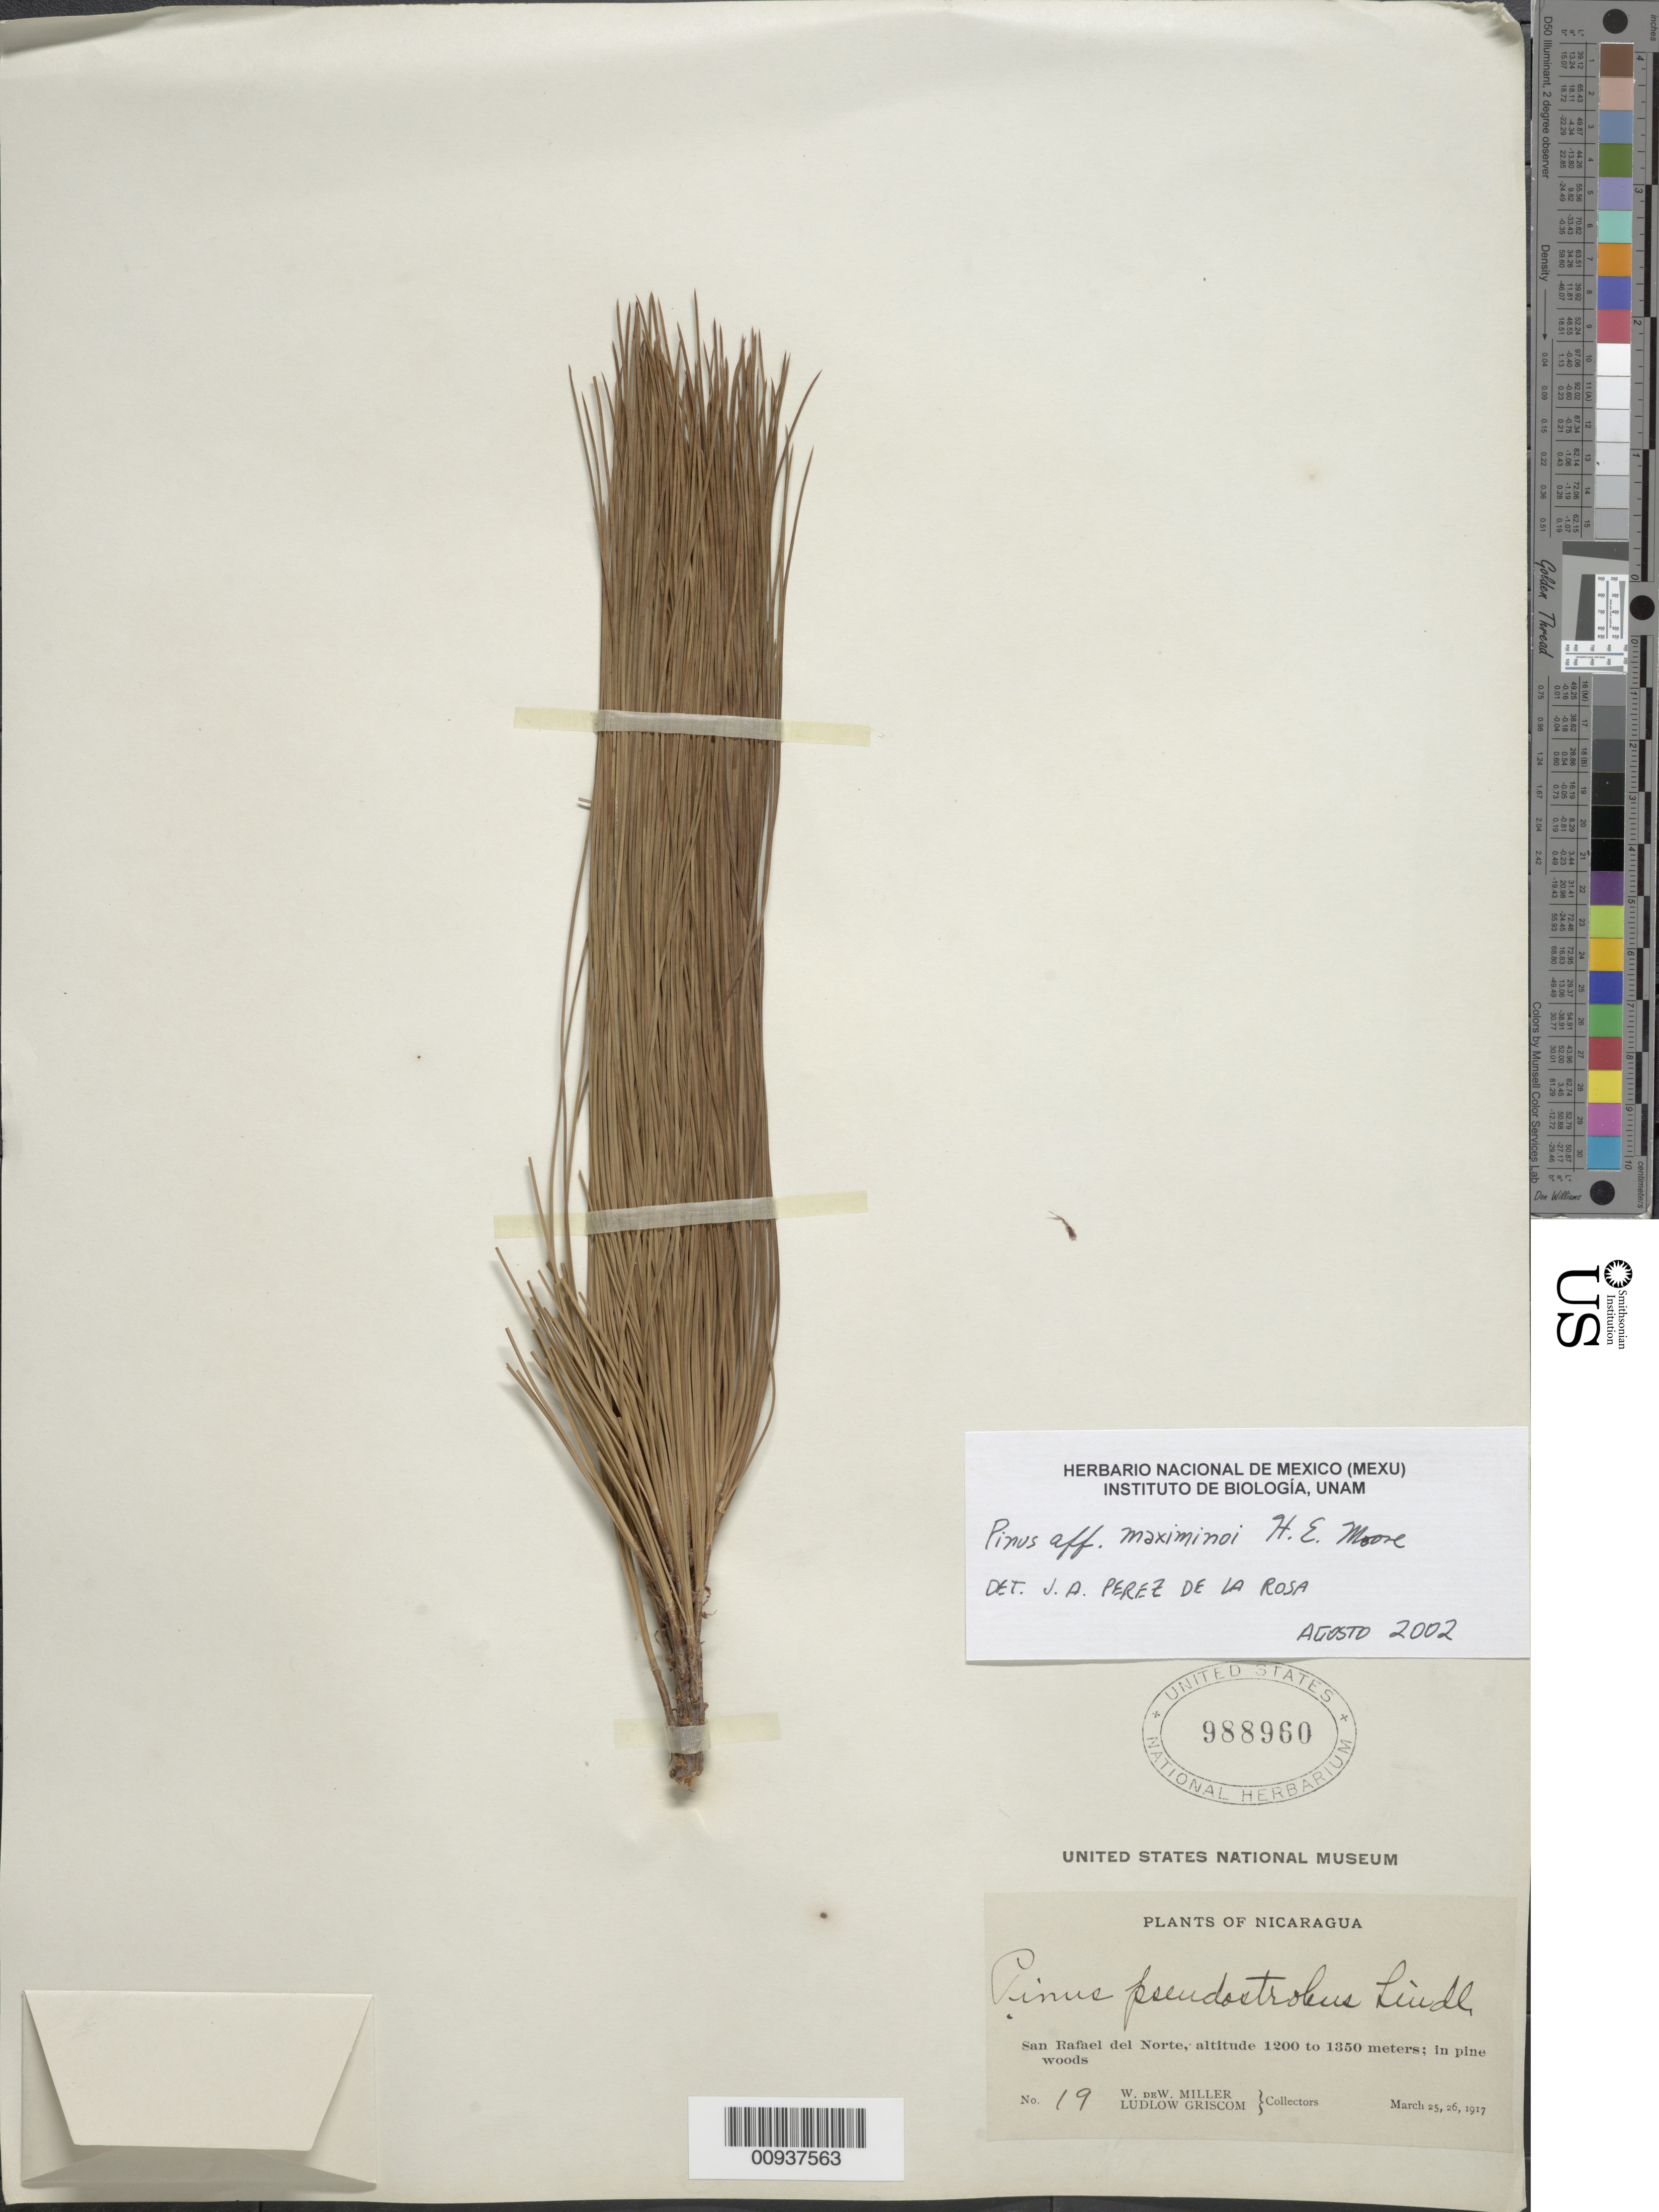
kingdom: Plantae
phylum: Tracheophyta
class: Pinopsida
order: Pinales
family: Pinaceae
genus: Pinus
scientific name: Pinus maximinoi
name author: H.E. Moore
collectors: W. W. Miller & L. Griscom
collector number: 19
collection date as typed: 25 Mar 1917 to 26 Mar 1917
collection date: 1917-03-25/1917-03-26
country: Nicaragua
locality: San Rafael del Norte.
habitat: In pine woods.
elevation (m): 1350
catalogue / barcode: US 988960